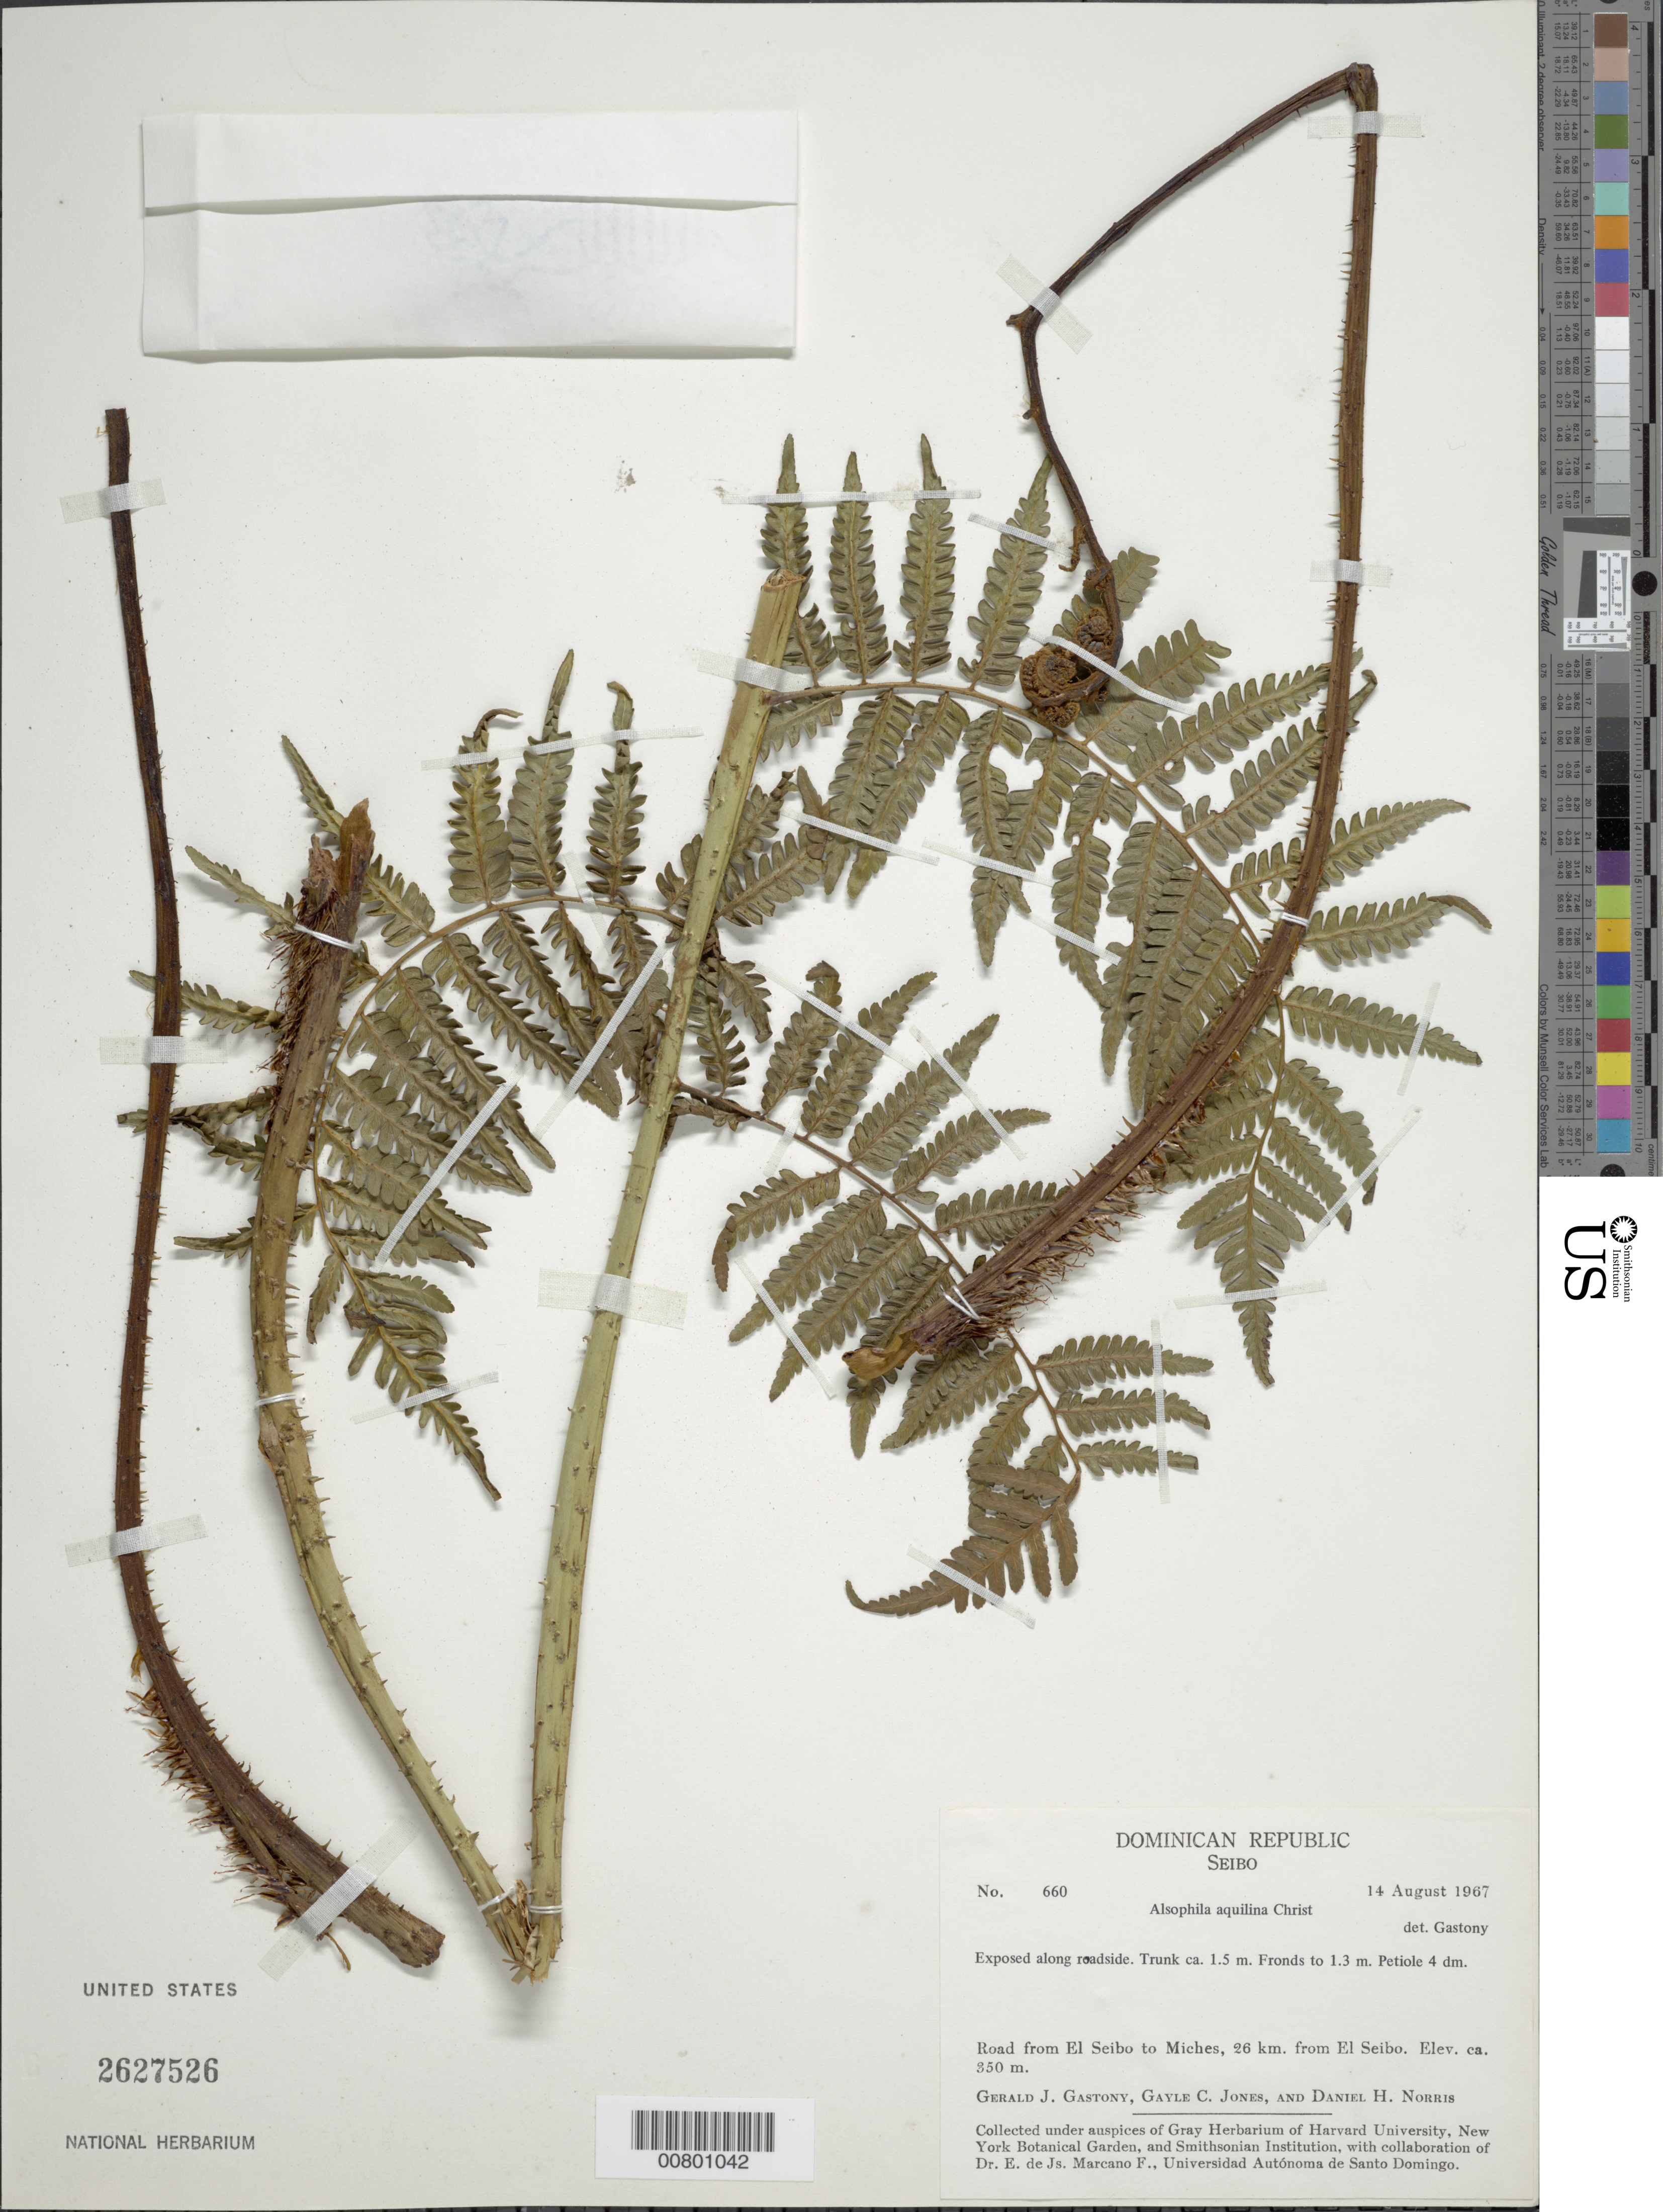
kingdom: Plantae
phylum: Tracheophyta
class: Polypodiopsida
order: Cyatheales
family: Cyatheaceae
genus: Cyathea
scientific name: Cyathea parvula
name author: (Jenman) Domin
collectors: G. Gastony, G. C. Jones & D. H. Norris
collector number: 660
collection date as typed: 14 Aug 1967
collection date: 1967-08-14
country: Dominican Republic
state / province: El Seibo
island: Hispaniola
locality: El Siebo to Miches road, 26 km from El Seibo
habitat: Exposed along roadside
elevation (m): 350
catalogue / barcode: US 2627526